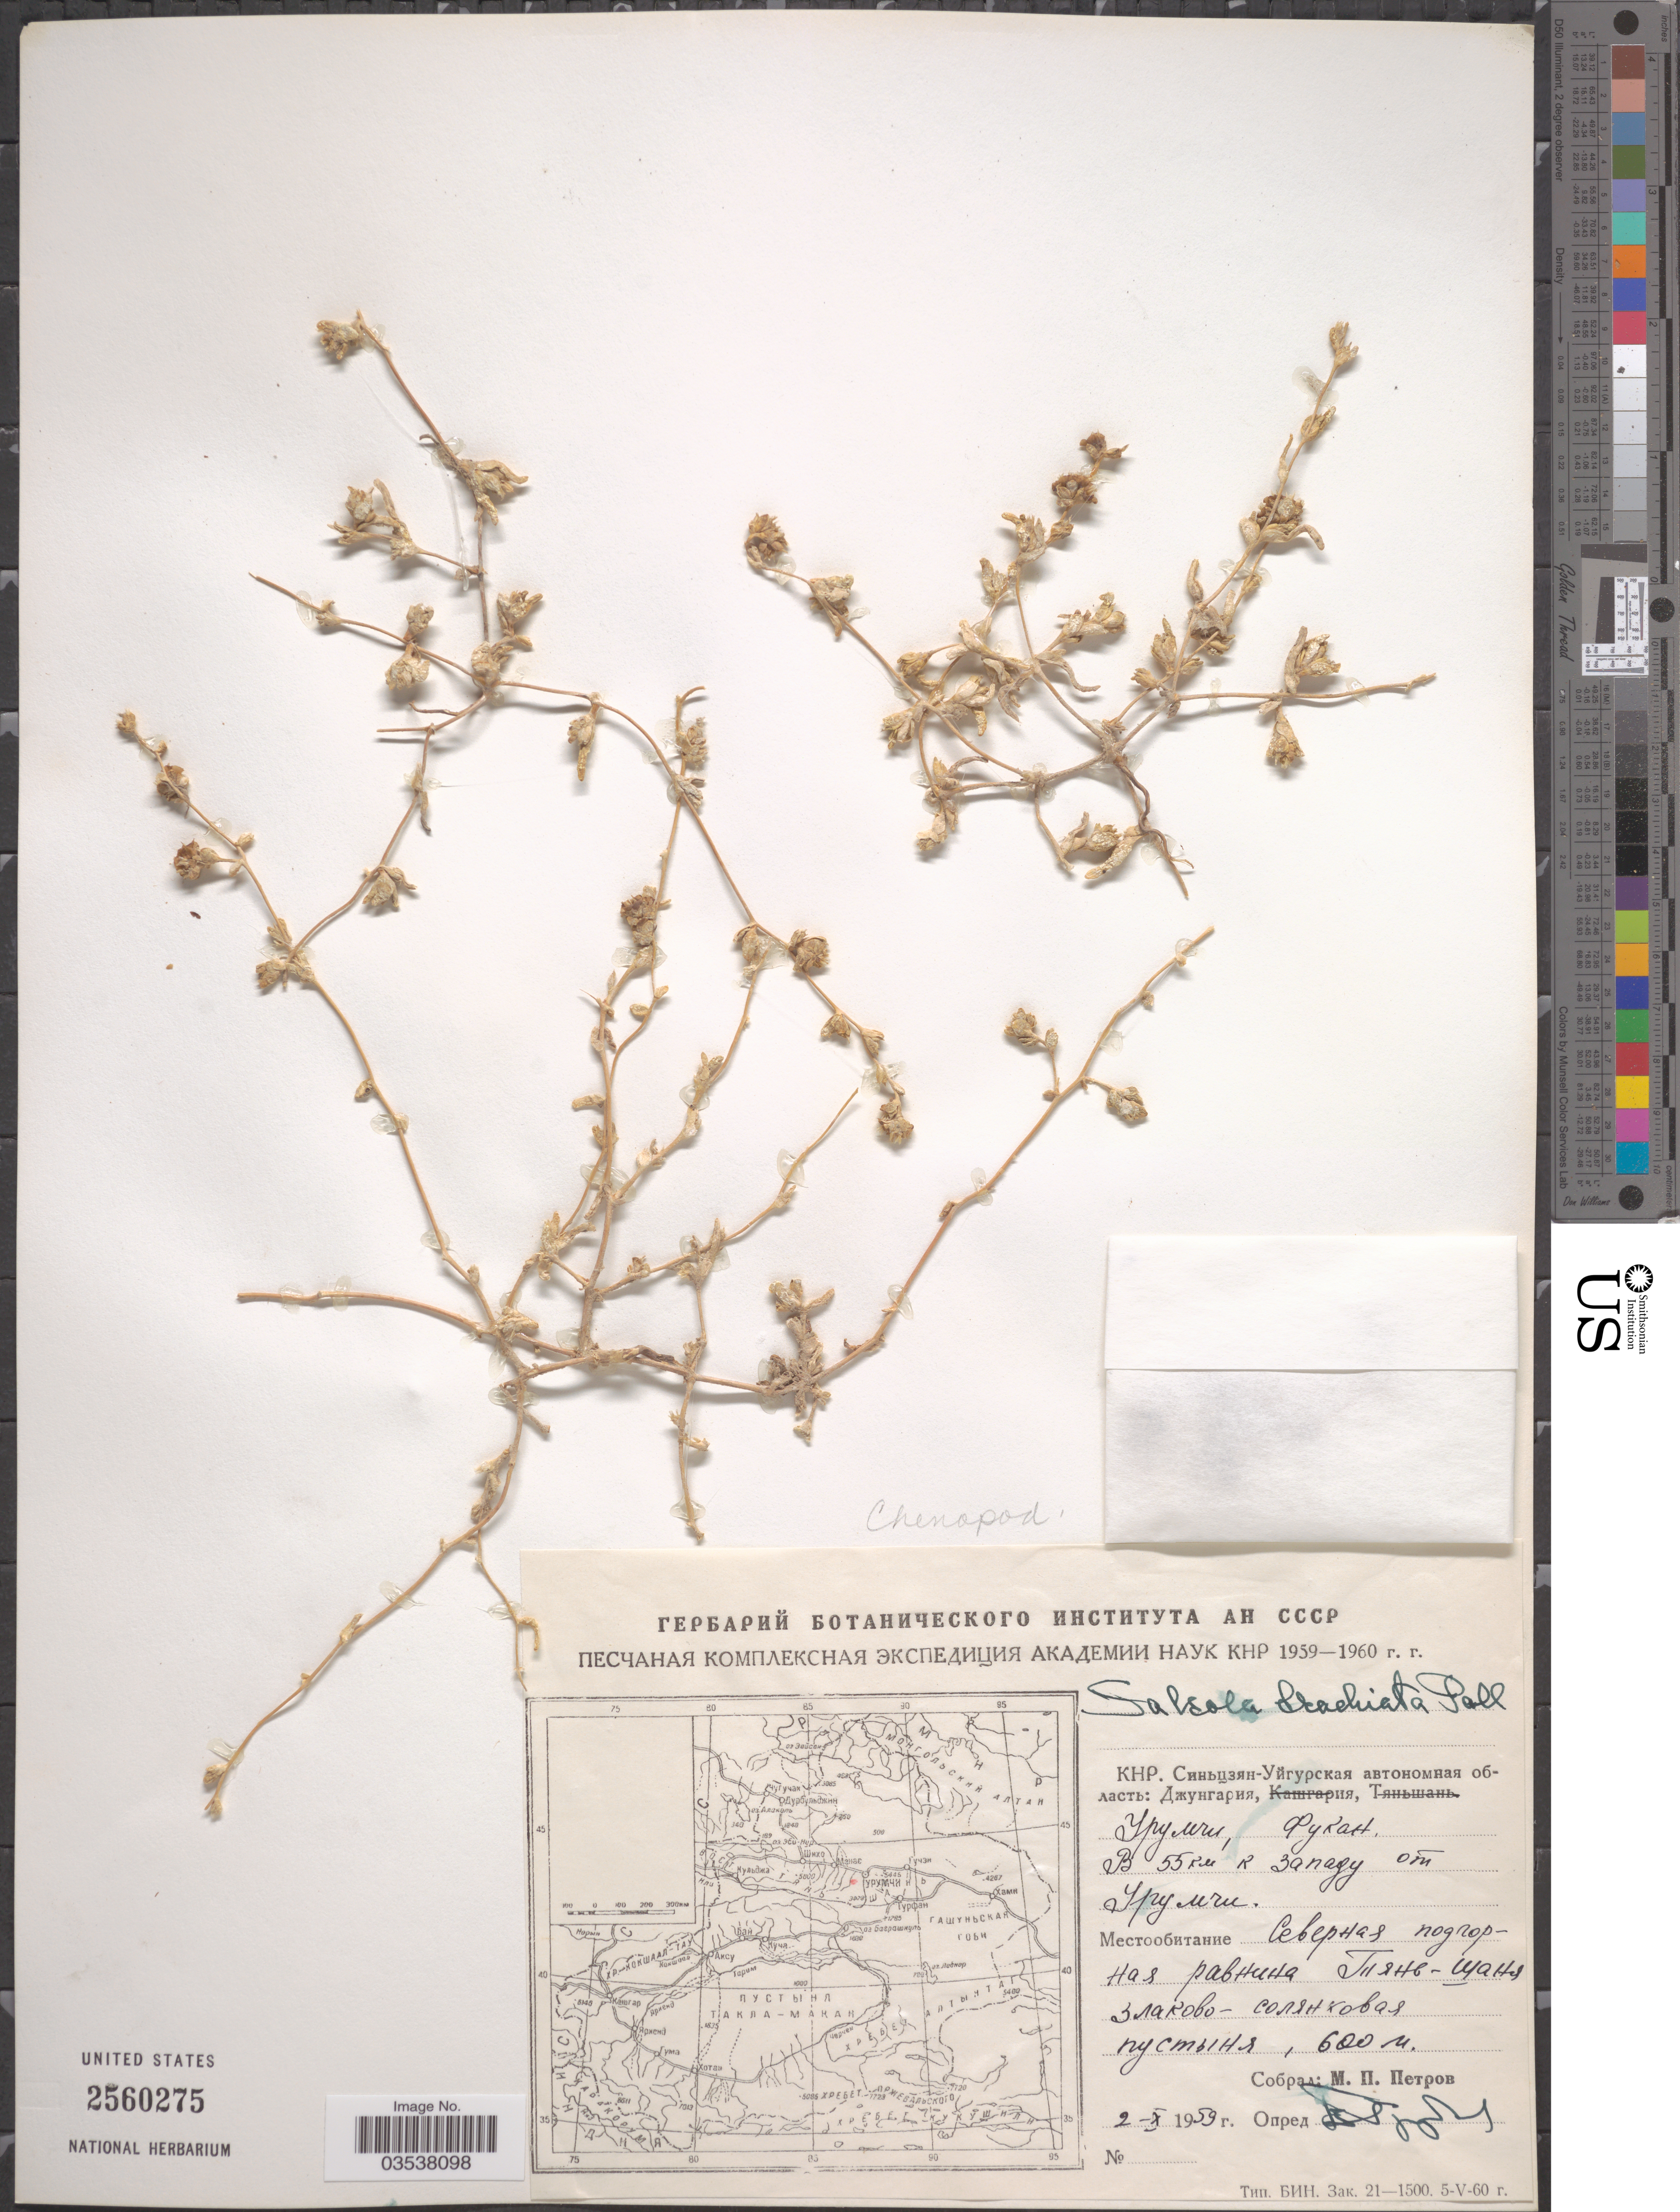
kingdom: Plantae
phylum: Tracheophyta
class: Magnoliopsida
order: Caryophyllales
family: Amaranthaceae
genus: Pyankovia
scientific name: Pyankovia brachiata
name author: (Pall.) Akhani & Roalson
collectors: M. Petrov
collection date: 1959-10-02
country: China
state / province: Xinjiang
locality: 55 km W from Urumchi.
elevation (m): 600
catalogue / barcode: US 2560275